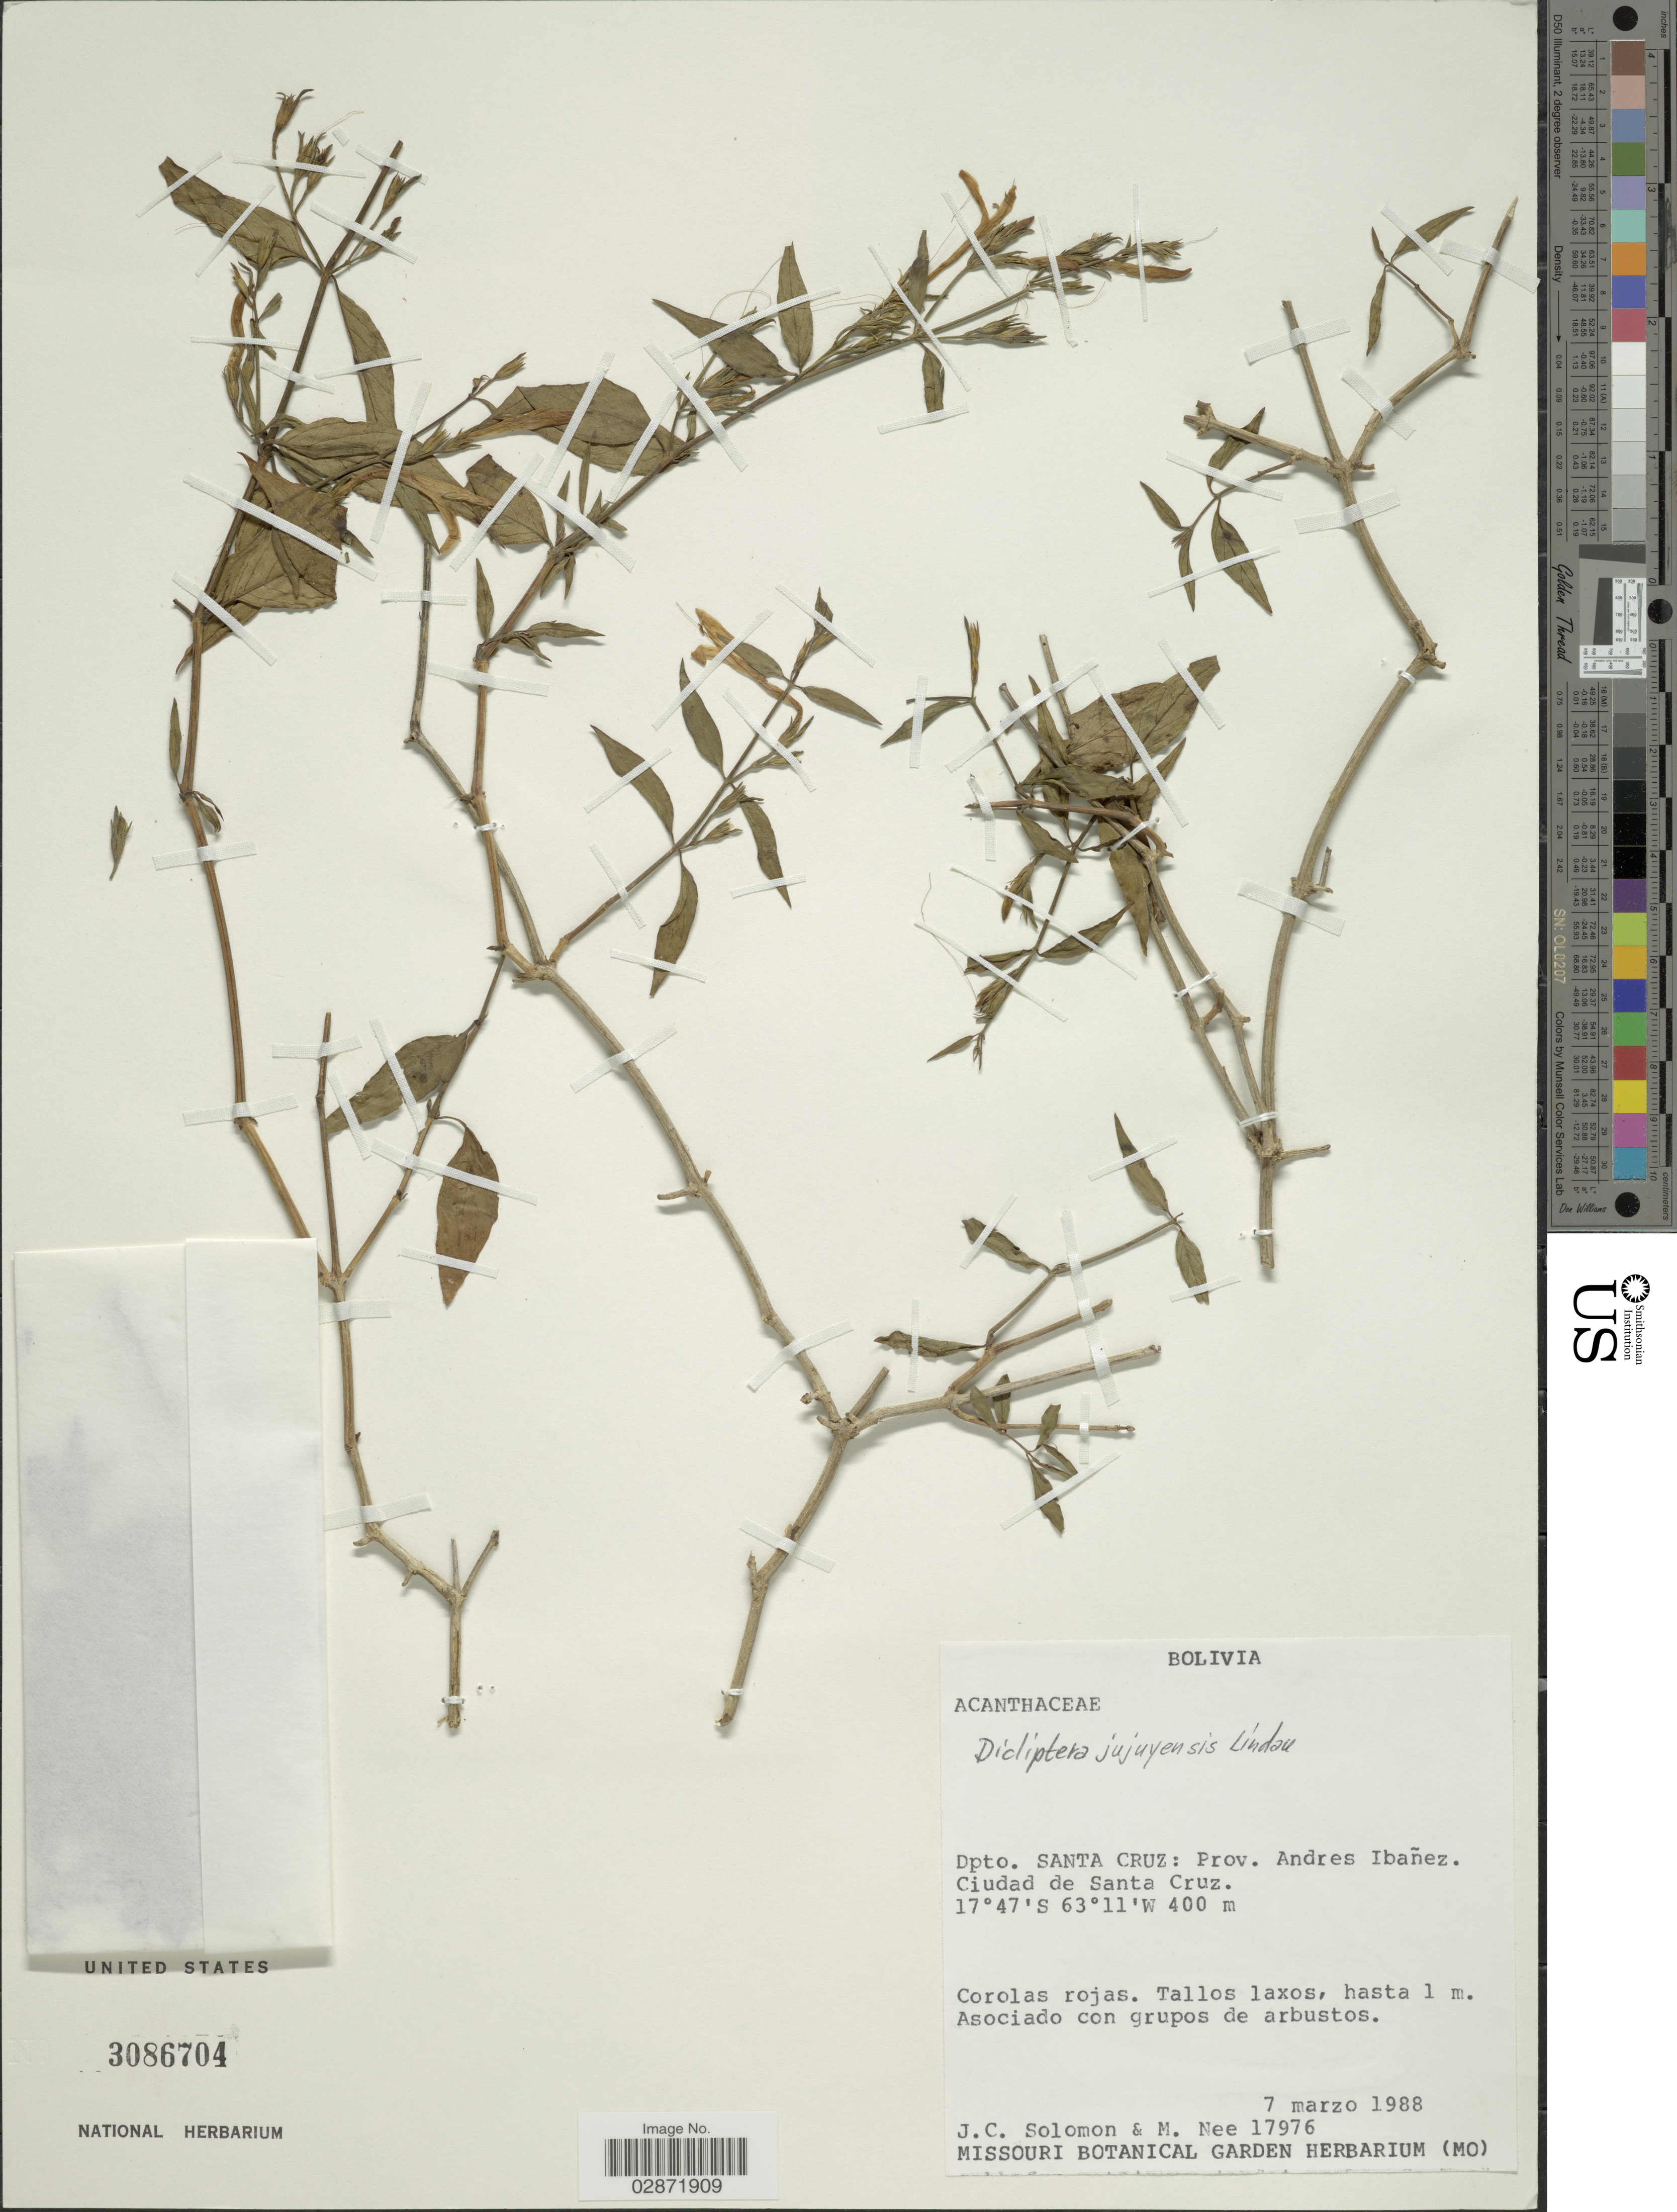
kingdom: Plantae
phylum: Tracheophyta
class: Magnoliopsida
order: Lamiales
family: Acanthaceae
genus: Dicliptera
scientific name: Dicliptera jujuyensis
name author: Lindau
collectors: J. C. Solomon & M. Nee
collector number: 17976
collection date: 1988-03-07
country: Bolivia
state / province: Santa Cruz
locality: Dpto. Santa Cruz: Prov. Andres Ibañez, Ciudad de Santa Cruz.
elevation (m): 400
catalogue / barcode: US 3086704